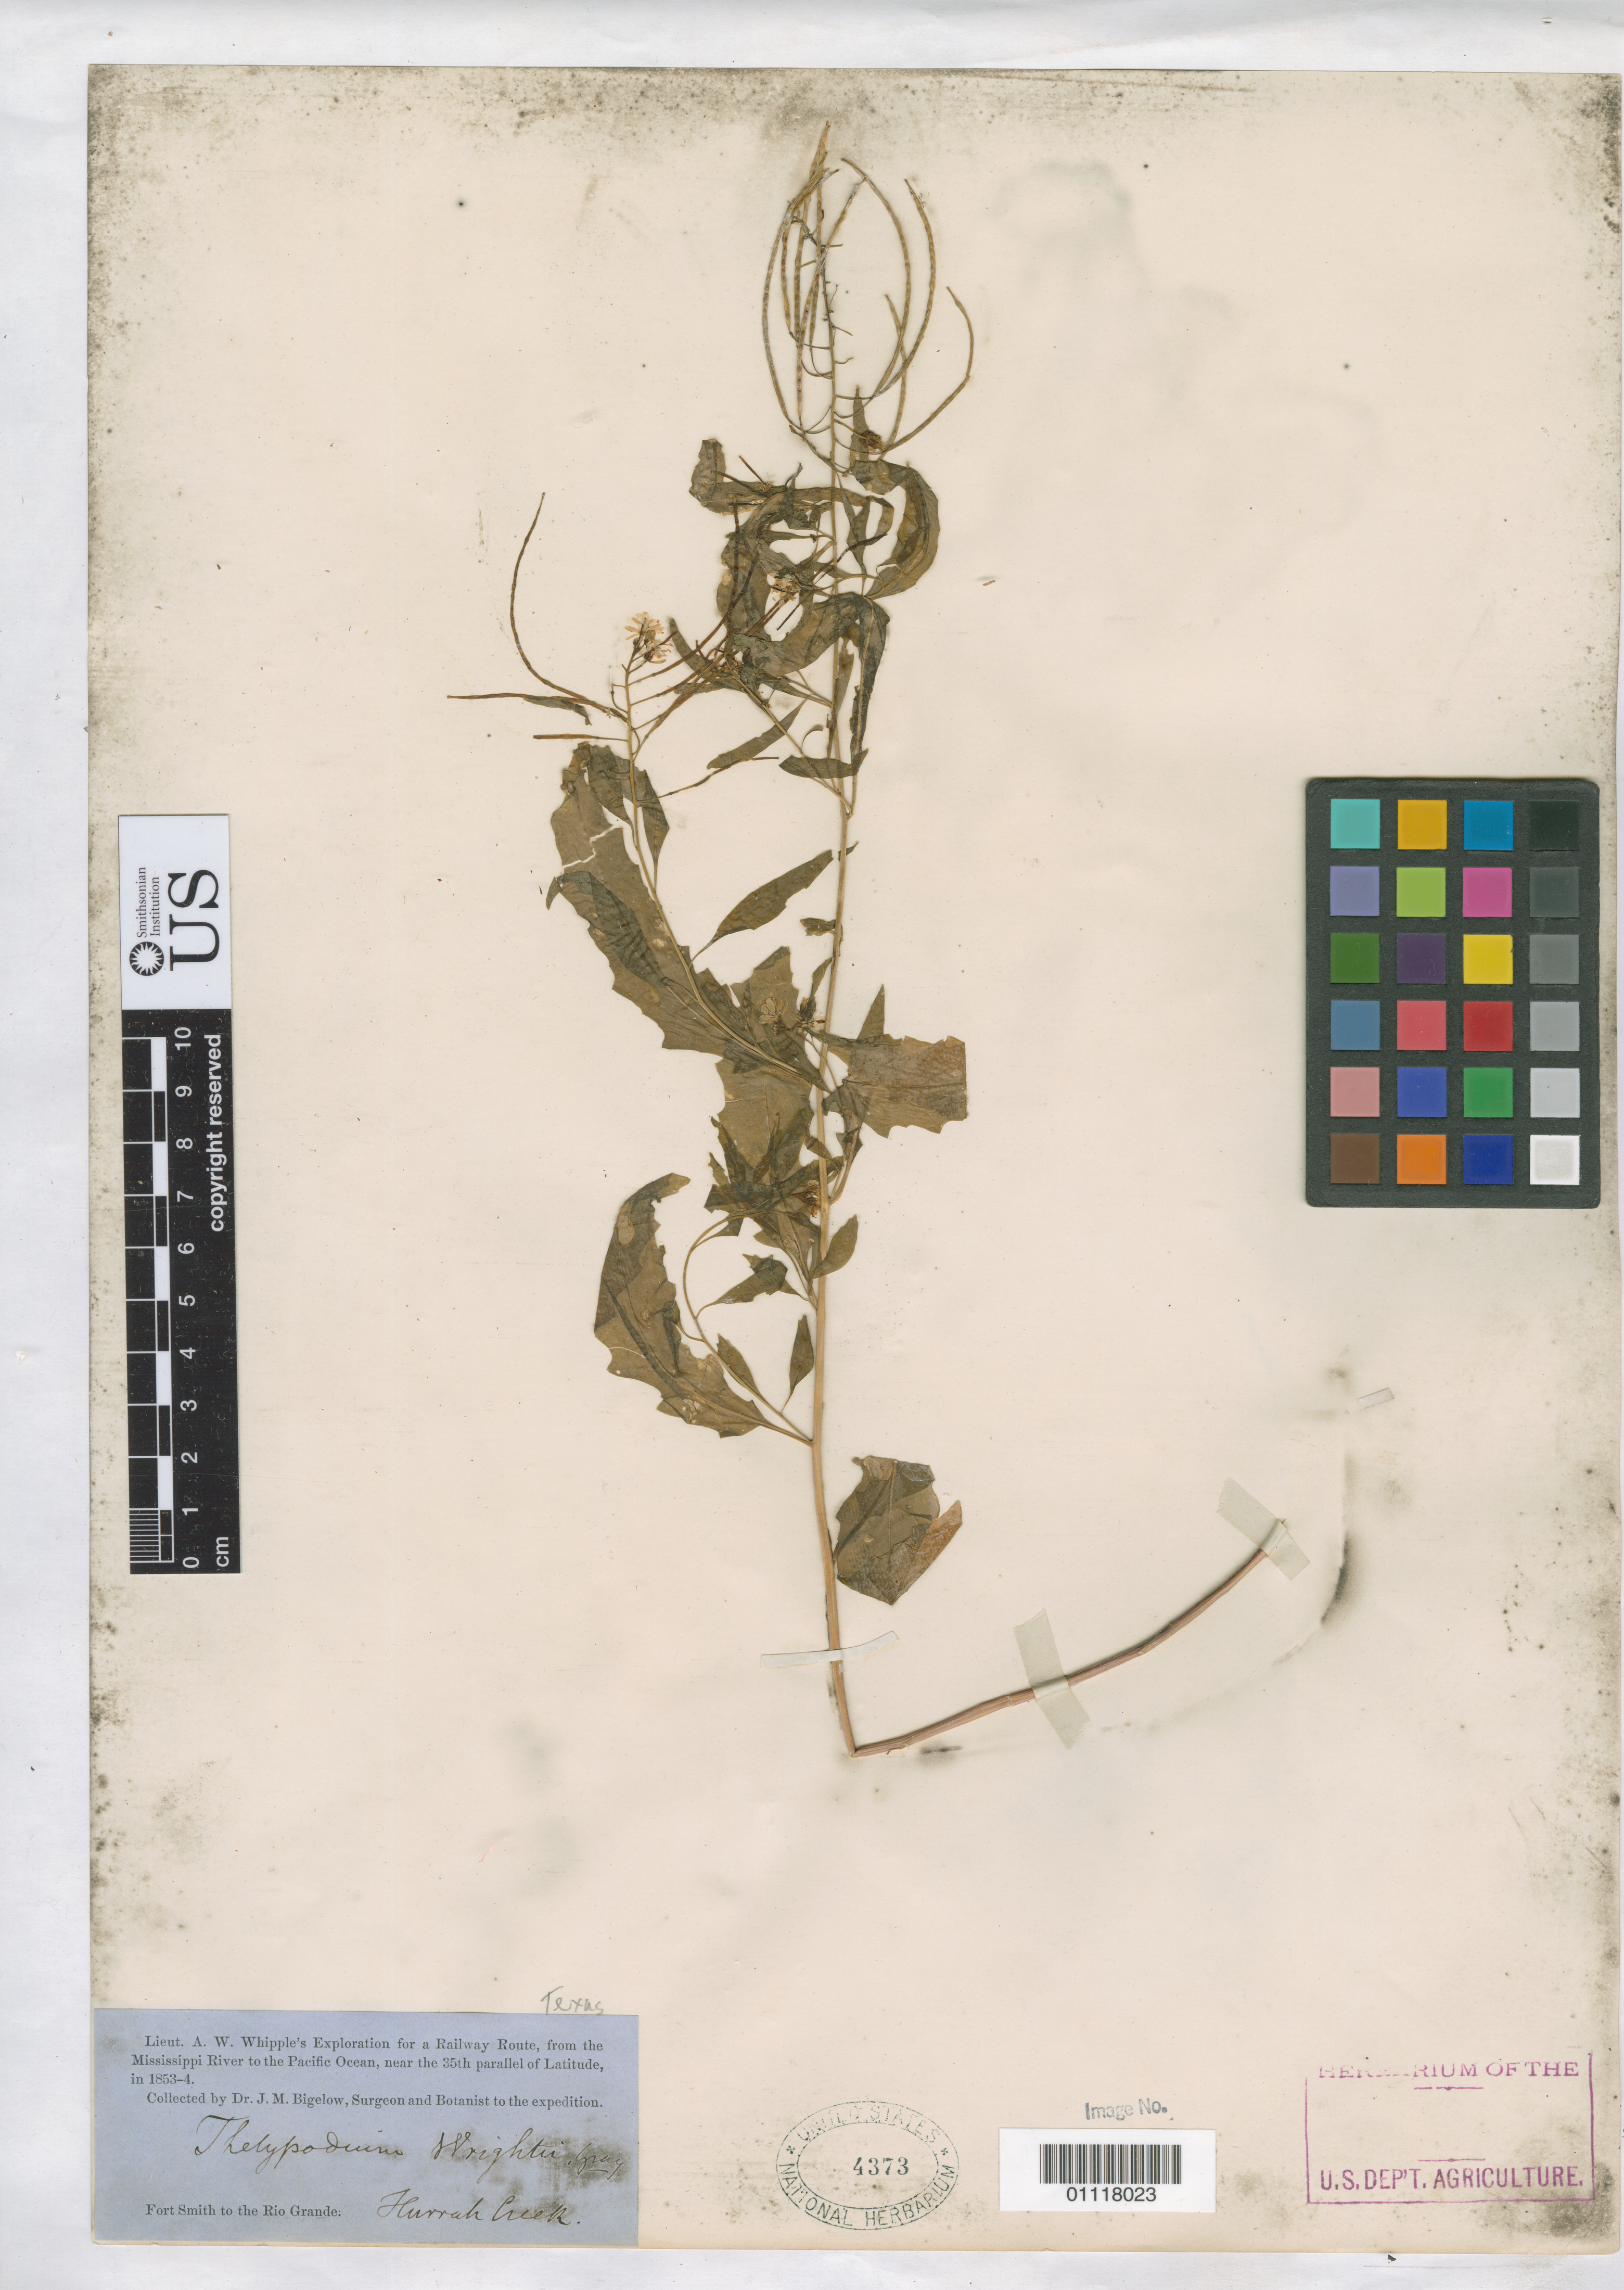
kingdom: Plantae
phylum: Tracheophyta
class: Magnoliopsida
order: Brassicales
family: Brassicaceae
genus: Thelypodium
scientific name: Thelypodium wrightii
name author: A. Gray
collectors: J. M. Bigelow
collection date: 1853/1854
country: United States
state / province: Texas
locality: Fort Smith to the Rio Grande, Hurrah Creek.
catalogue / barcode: US 4373